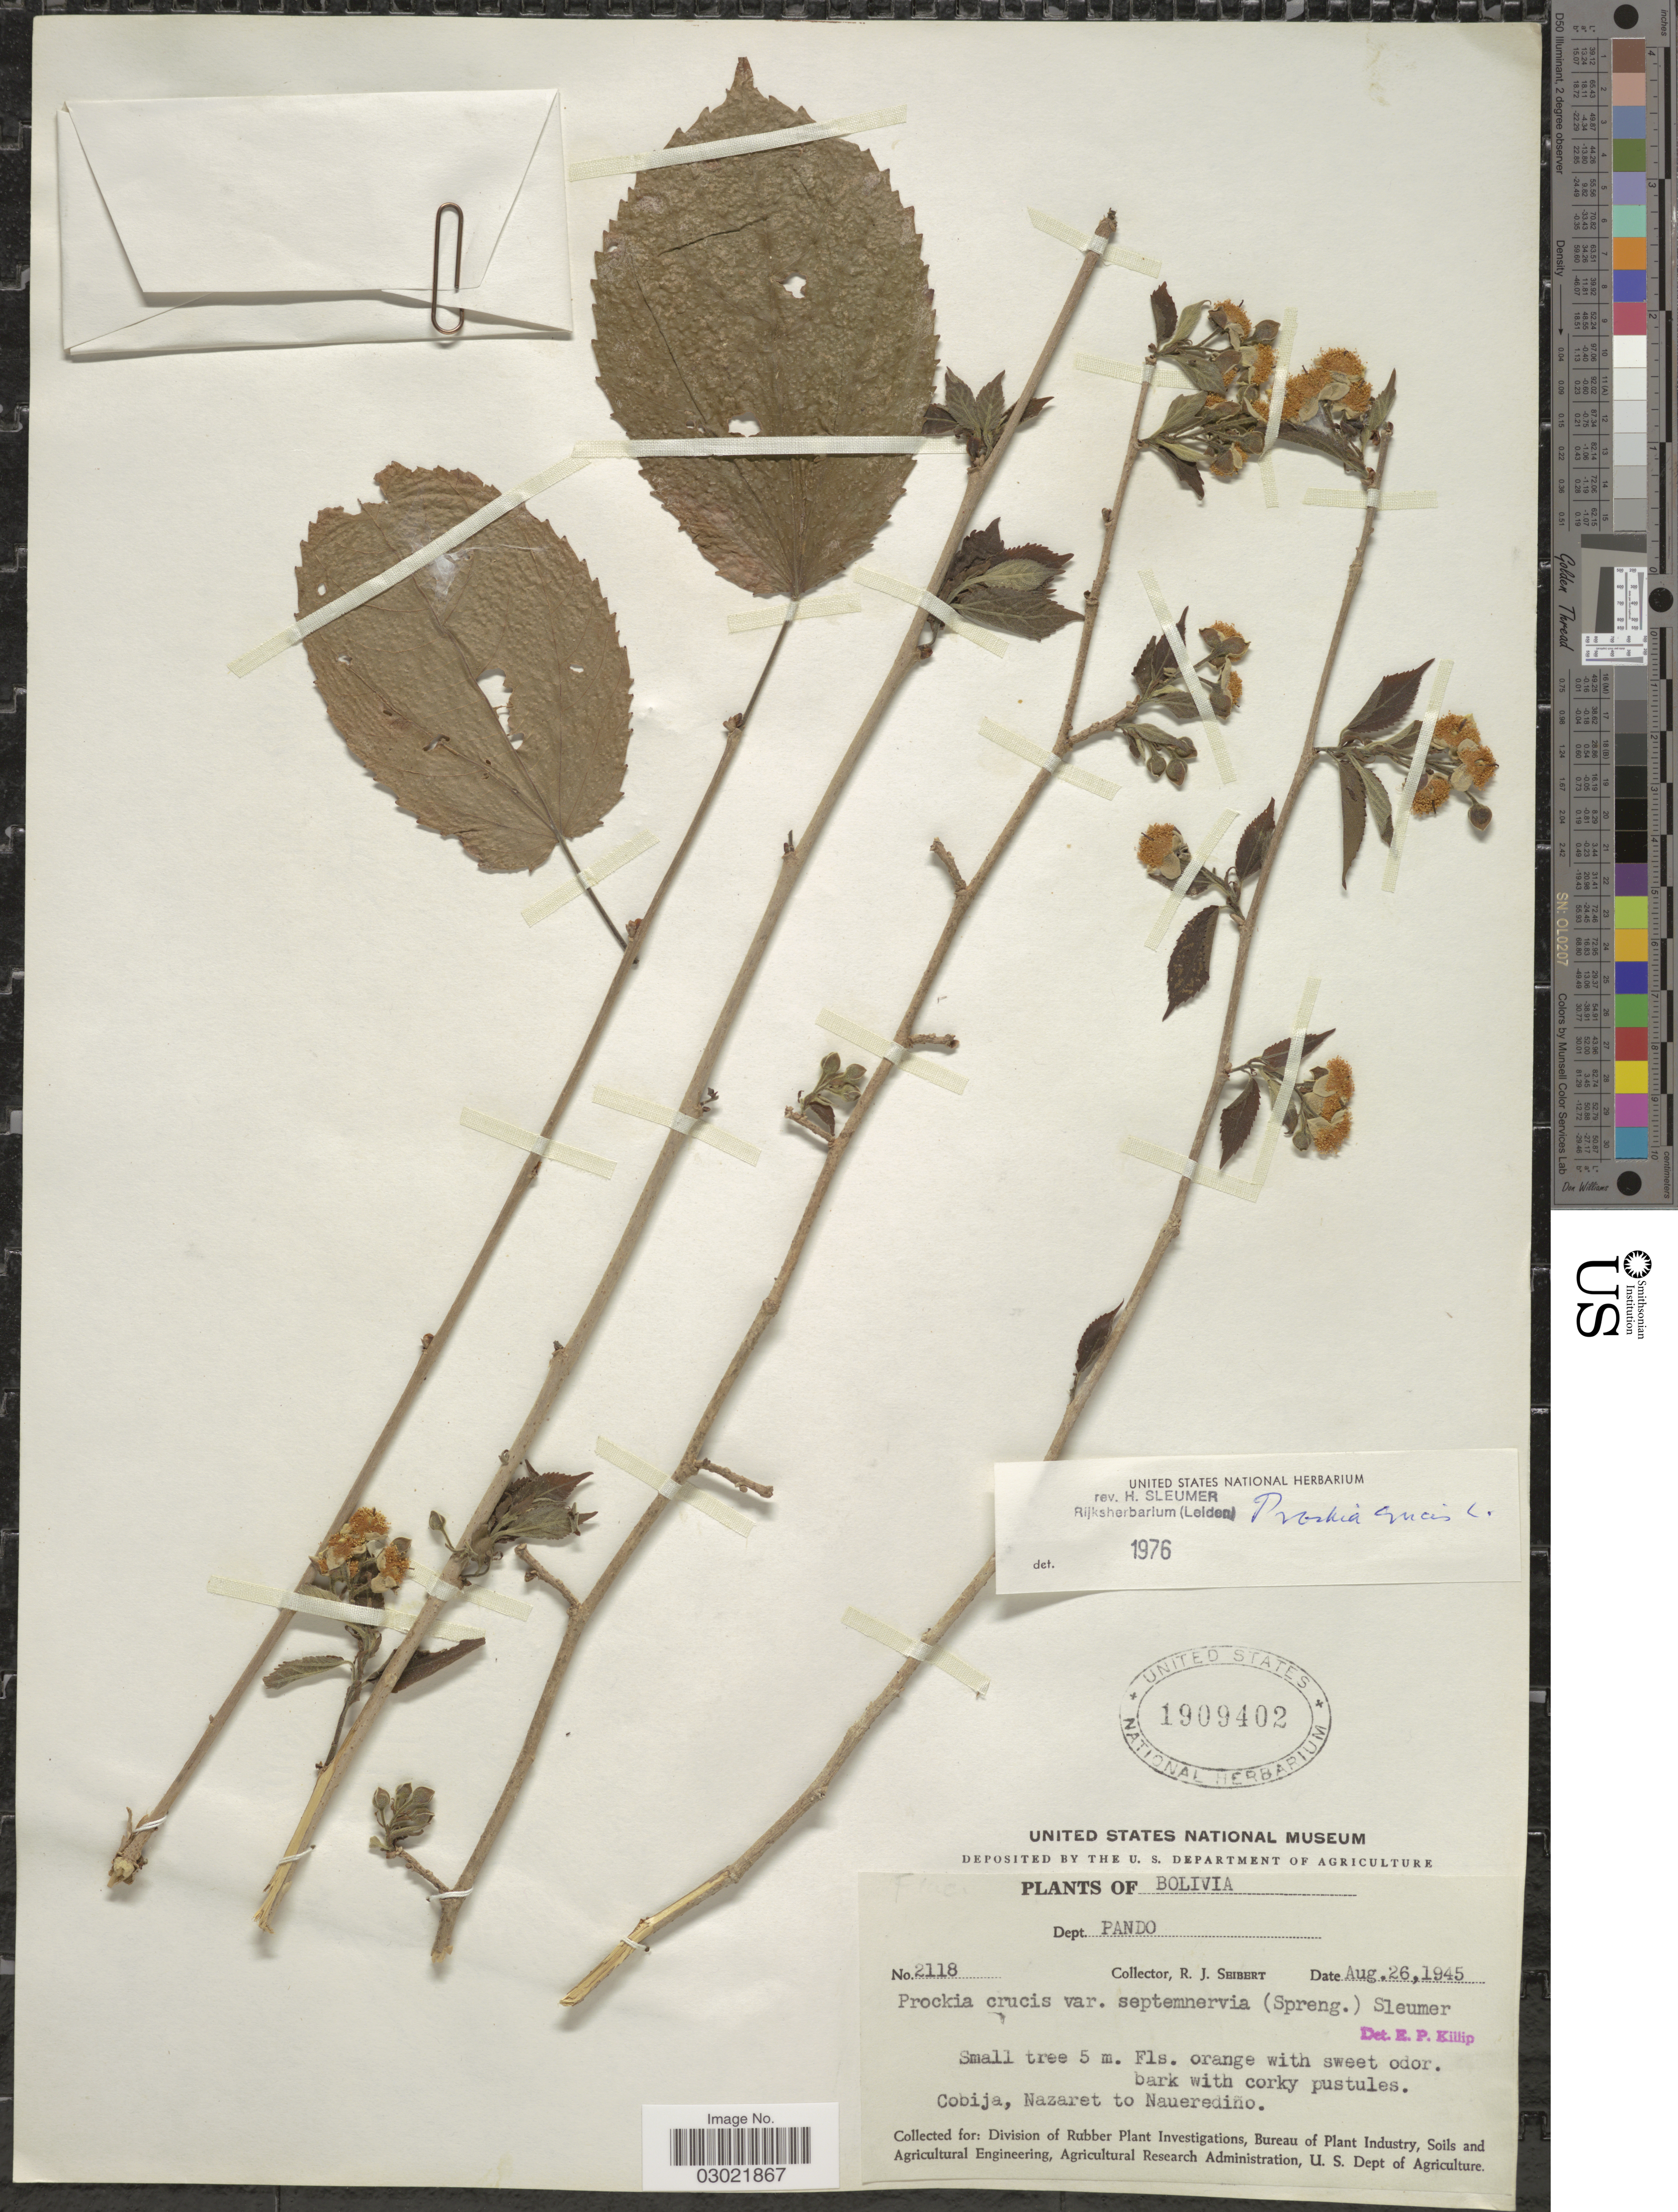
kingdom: Plantae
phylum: Tracheophyta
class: Magnoliopsida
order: Malpighiales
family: Salicaceae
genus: Prockia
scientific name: Prockia crucis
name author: P. Browne ex L.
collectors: R. J. Seibert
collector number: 2118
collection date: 1945-08-26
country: Bolivia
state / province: Pando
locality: Dept. Pando. Cobija, Nazaret de Nauerediño.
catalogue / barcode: US 1909402